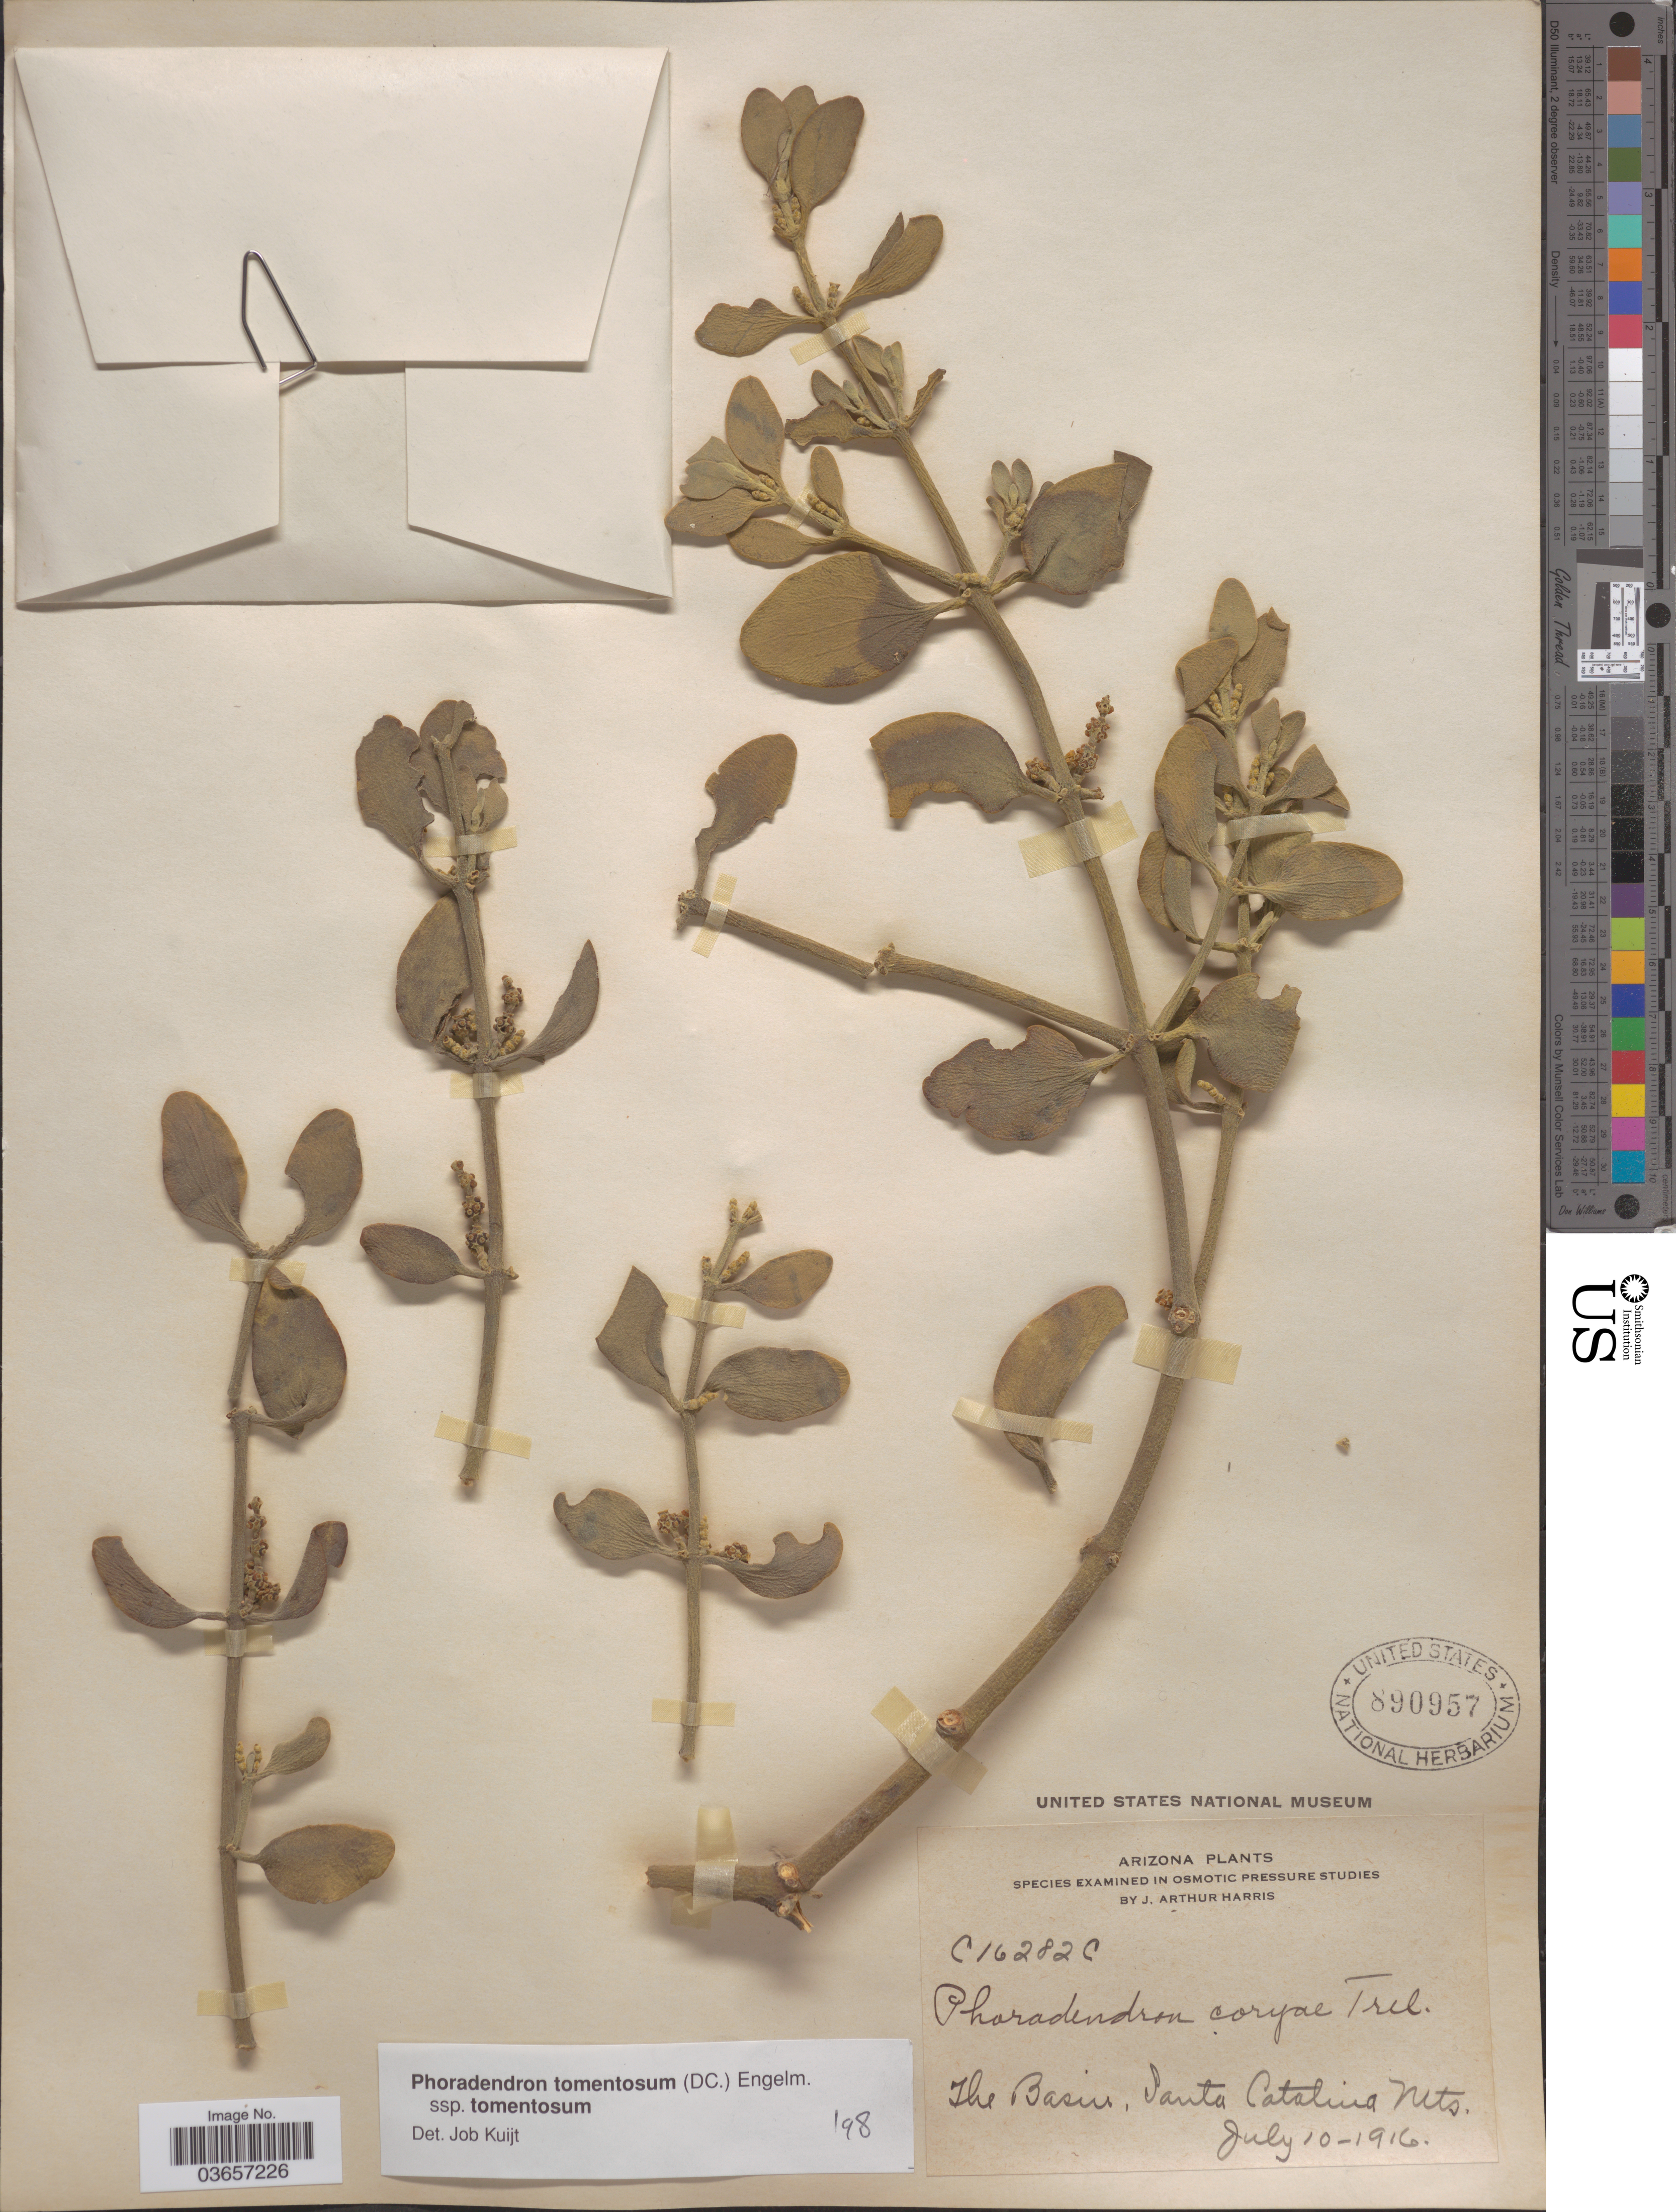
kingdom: Plantae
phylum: Tracheophyta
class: Magnoliopsida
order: Santalales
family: Viscaceae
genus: Phoradendron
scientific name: Phoradendron tomentosum subsp. tomentosum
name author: DC.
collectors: J. A. Harris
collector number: C16282C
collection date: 1916-07-10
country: United States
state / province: Arizona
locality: The Basin, Santa Catalina Mts.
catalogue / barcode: US 890957